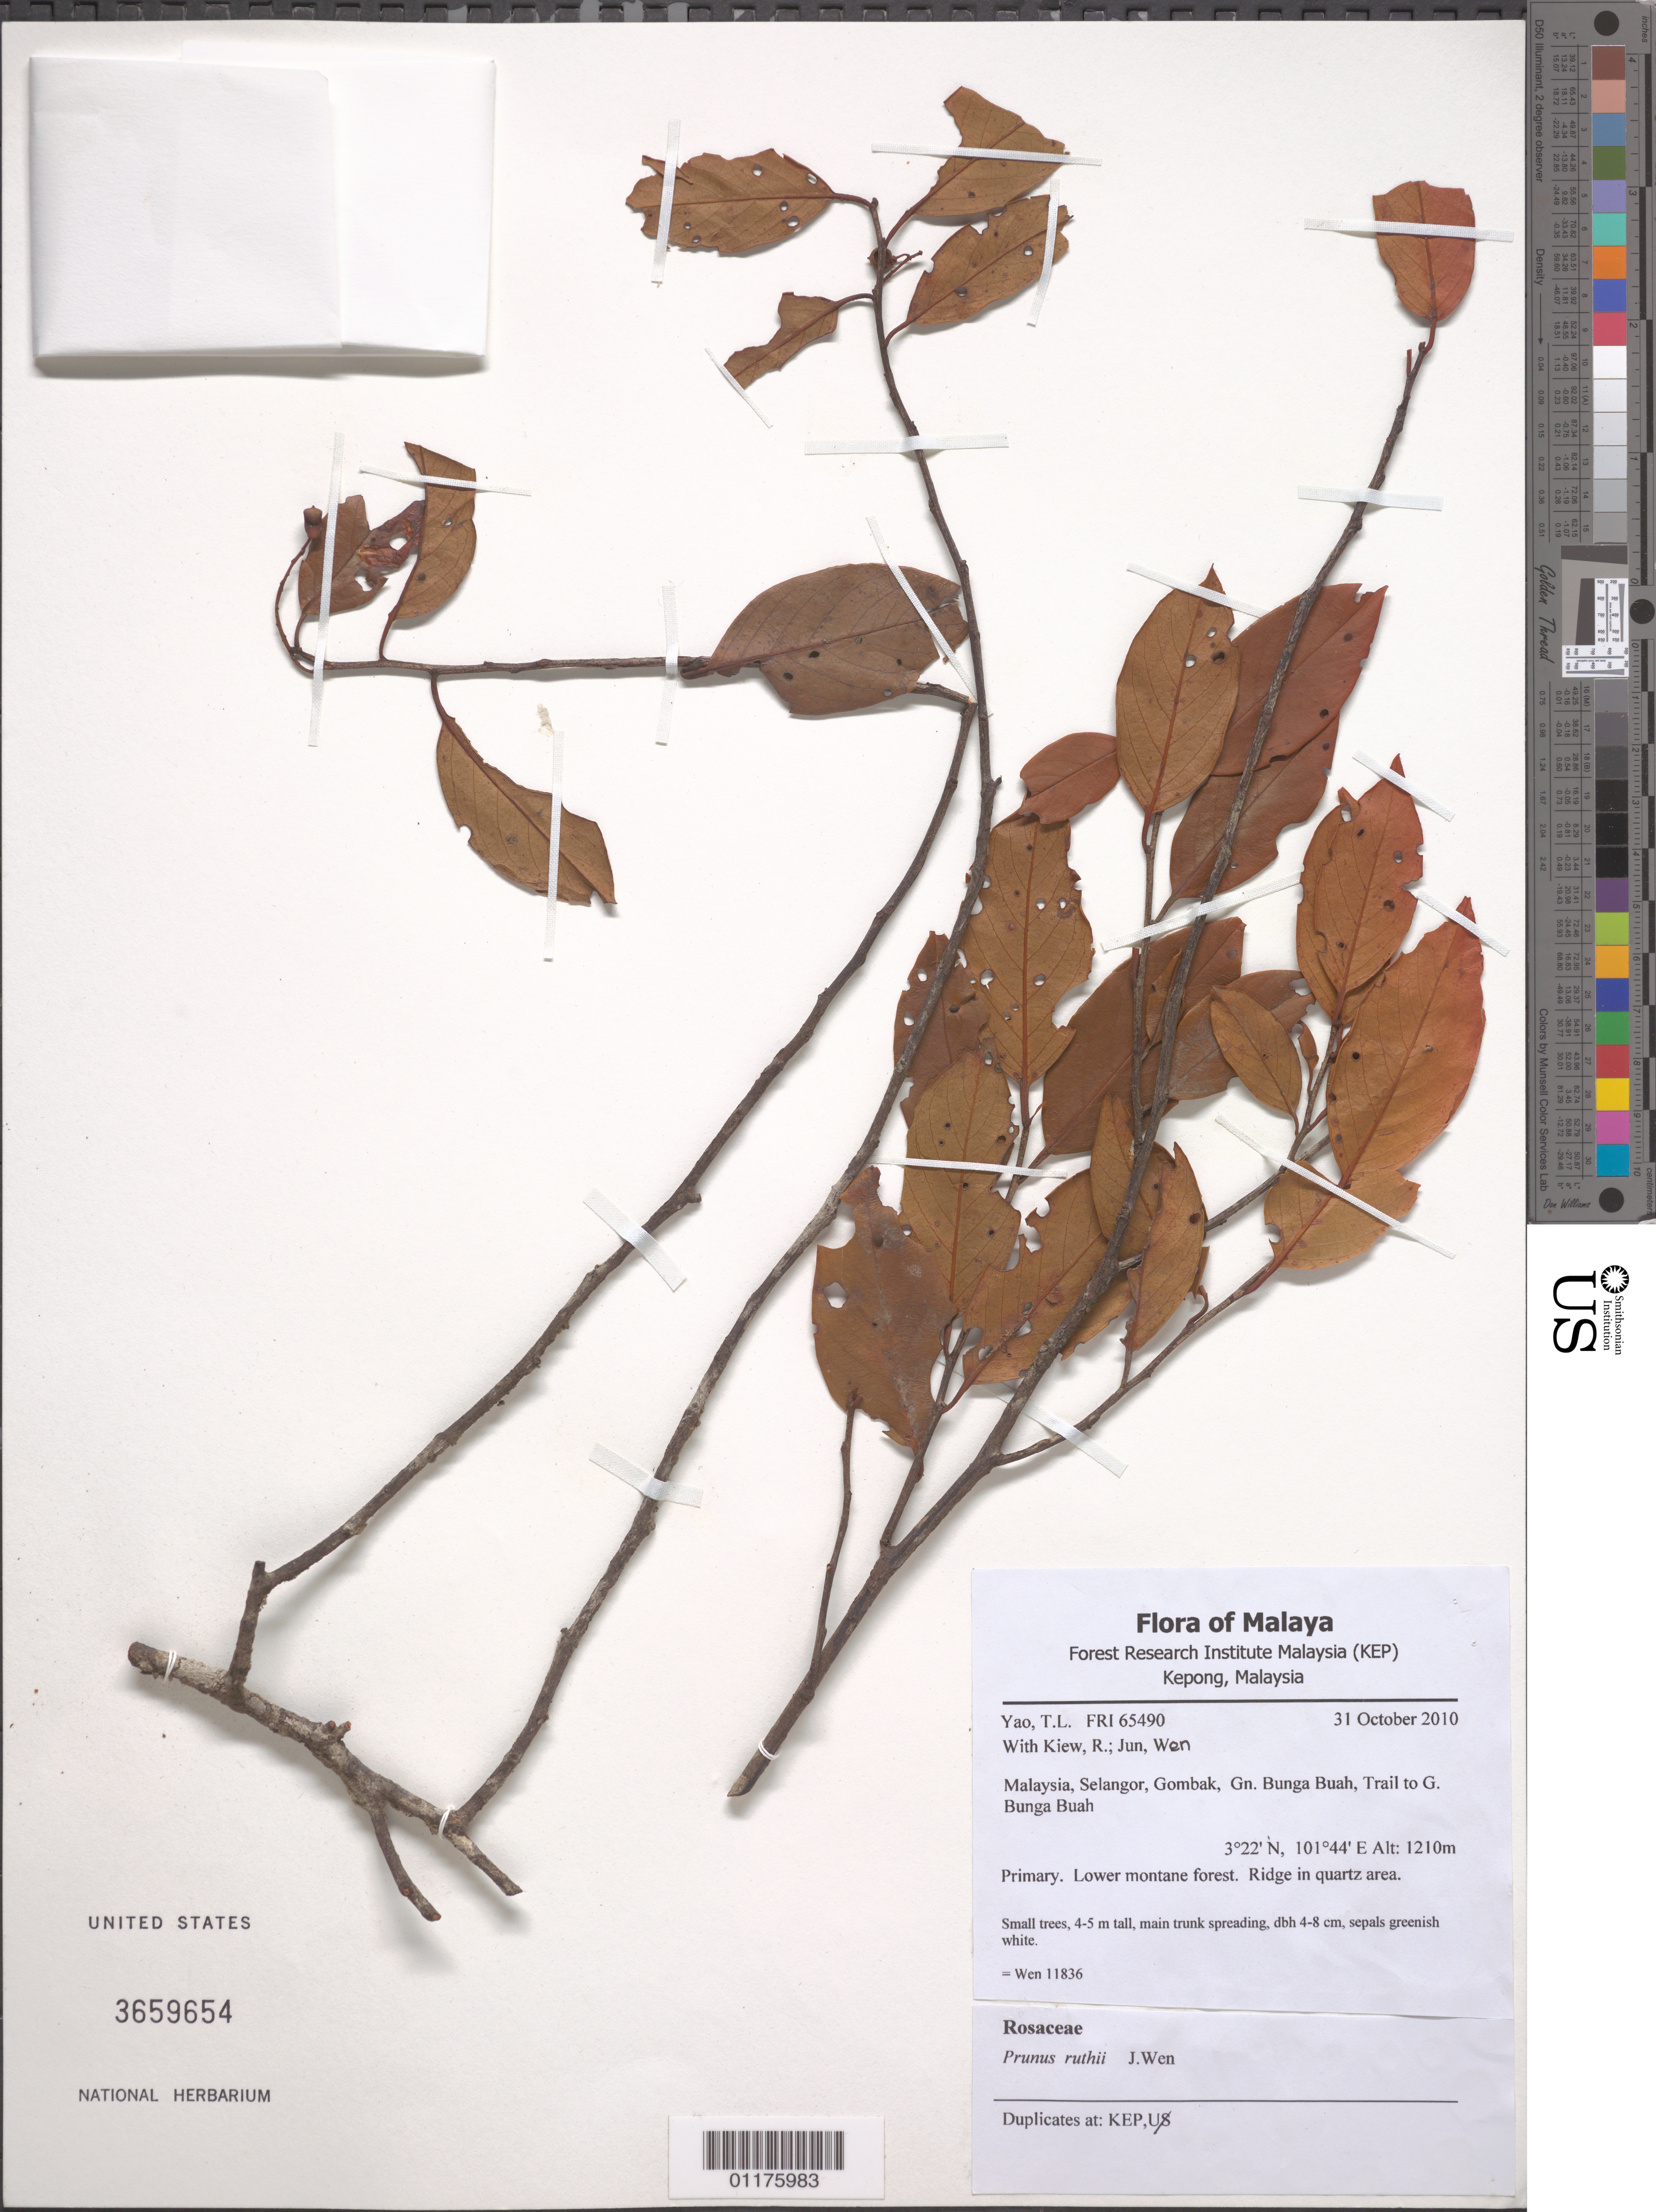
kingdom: Plantae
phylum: Tracheophyta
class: Magnoliopsida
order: Rosales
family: Rosaceae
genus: Prunus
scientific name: Prunus sp.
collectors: J. Wen, R. Kiew & T. Yao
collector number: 11836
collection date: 2010-10-30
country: Malaysia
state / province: Selangor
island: Borneo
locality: Gunung Bunga Bua, on the trail from Genting Old Road to the peak of Gunung Bunga Bua. Wayside. Lower montane forest.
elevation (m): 1200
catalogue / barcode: US 3659654